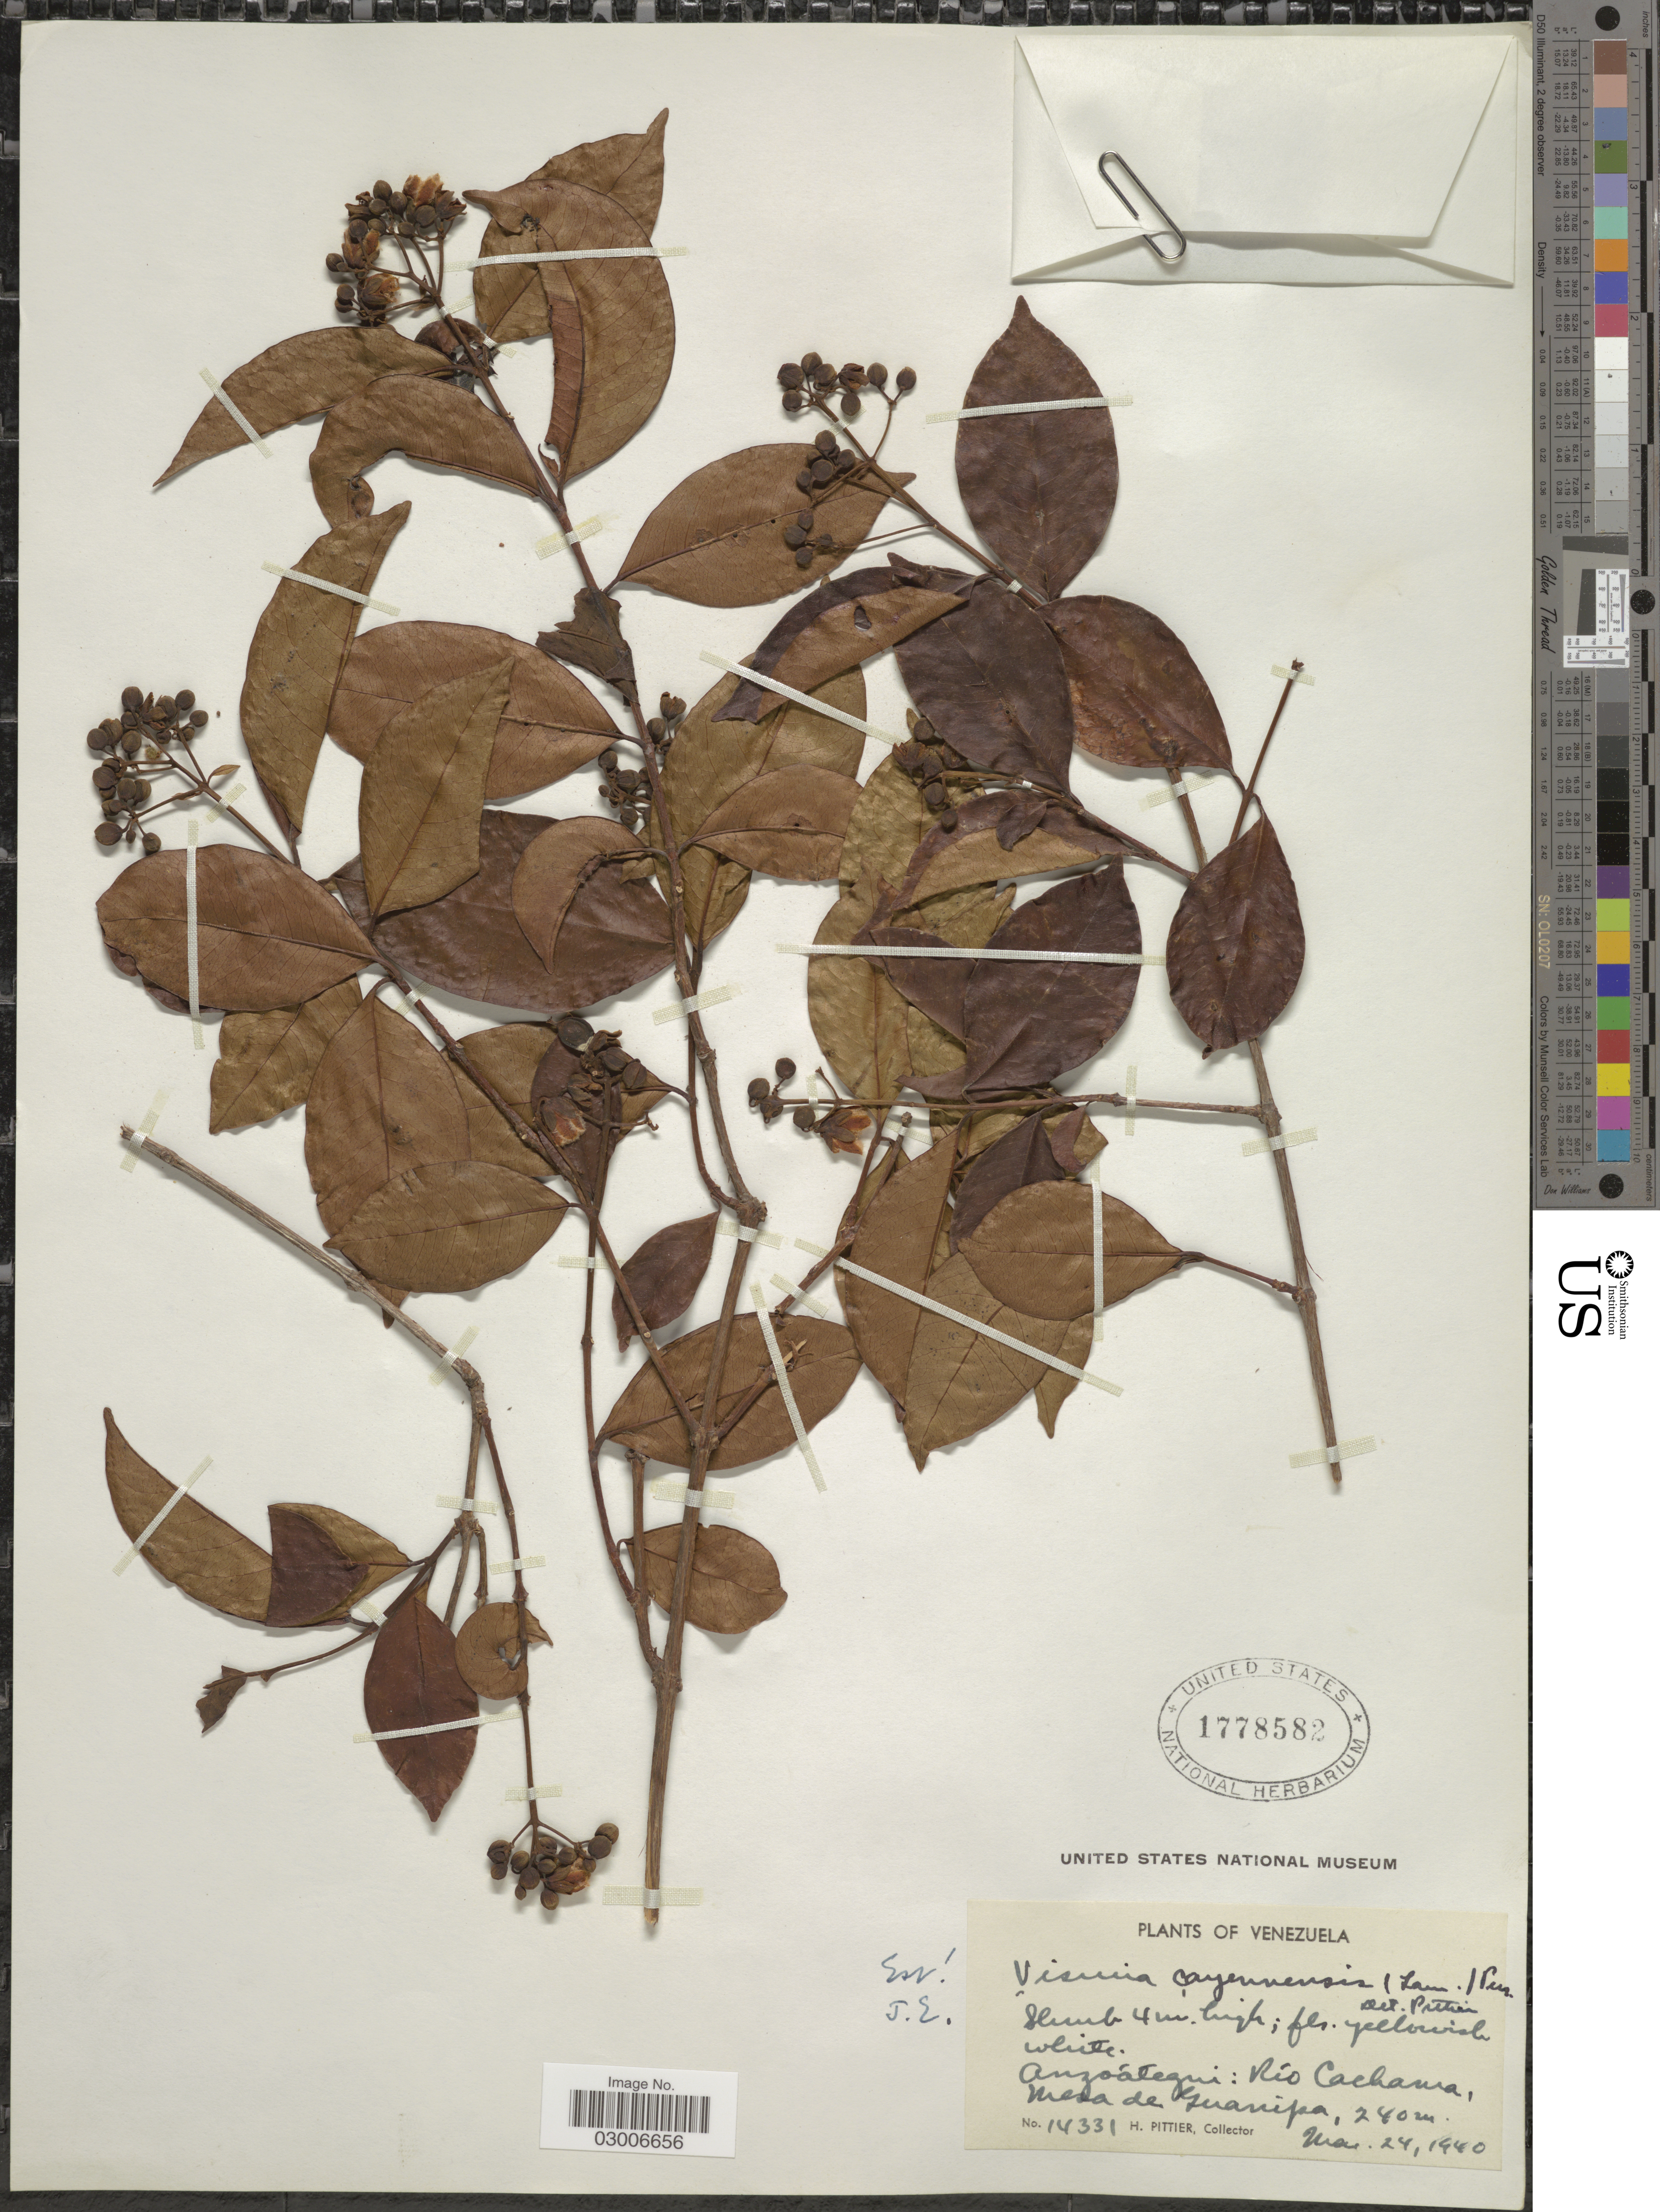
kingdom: Plantae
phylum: Tracheophyta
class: Magnoliopsida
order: Malpighiales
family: Hypericaceae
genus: Vismia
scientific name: Vismia cayennensis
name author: (Jacq.) Pers.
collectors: H. F. Pittier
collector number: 14331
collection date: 1940-03-24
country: Venezuela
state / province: Anzoategui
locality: Río Cachama, Mesa de Guaripa.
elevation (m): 240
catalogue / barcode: US 1778582